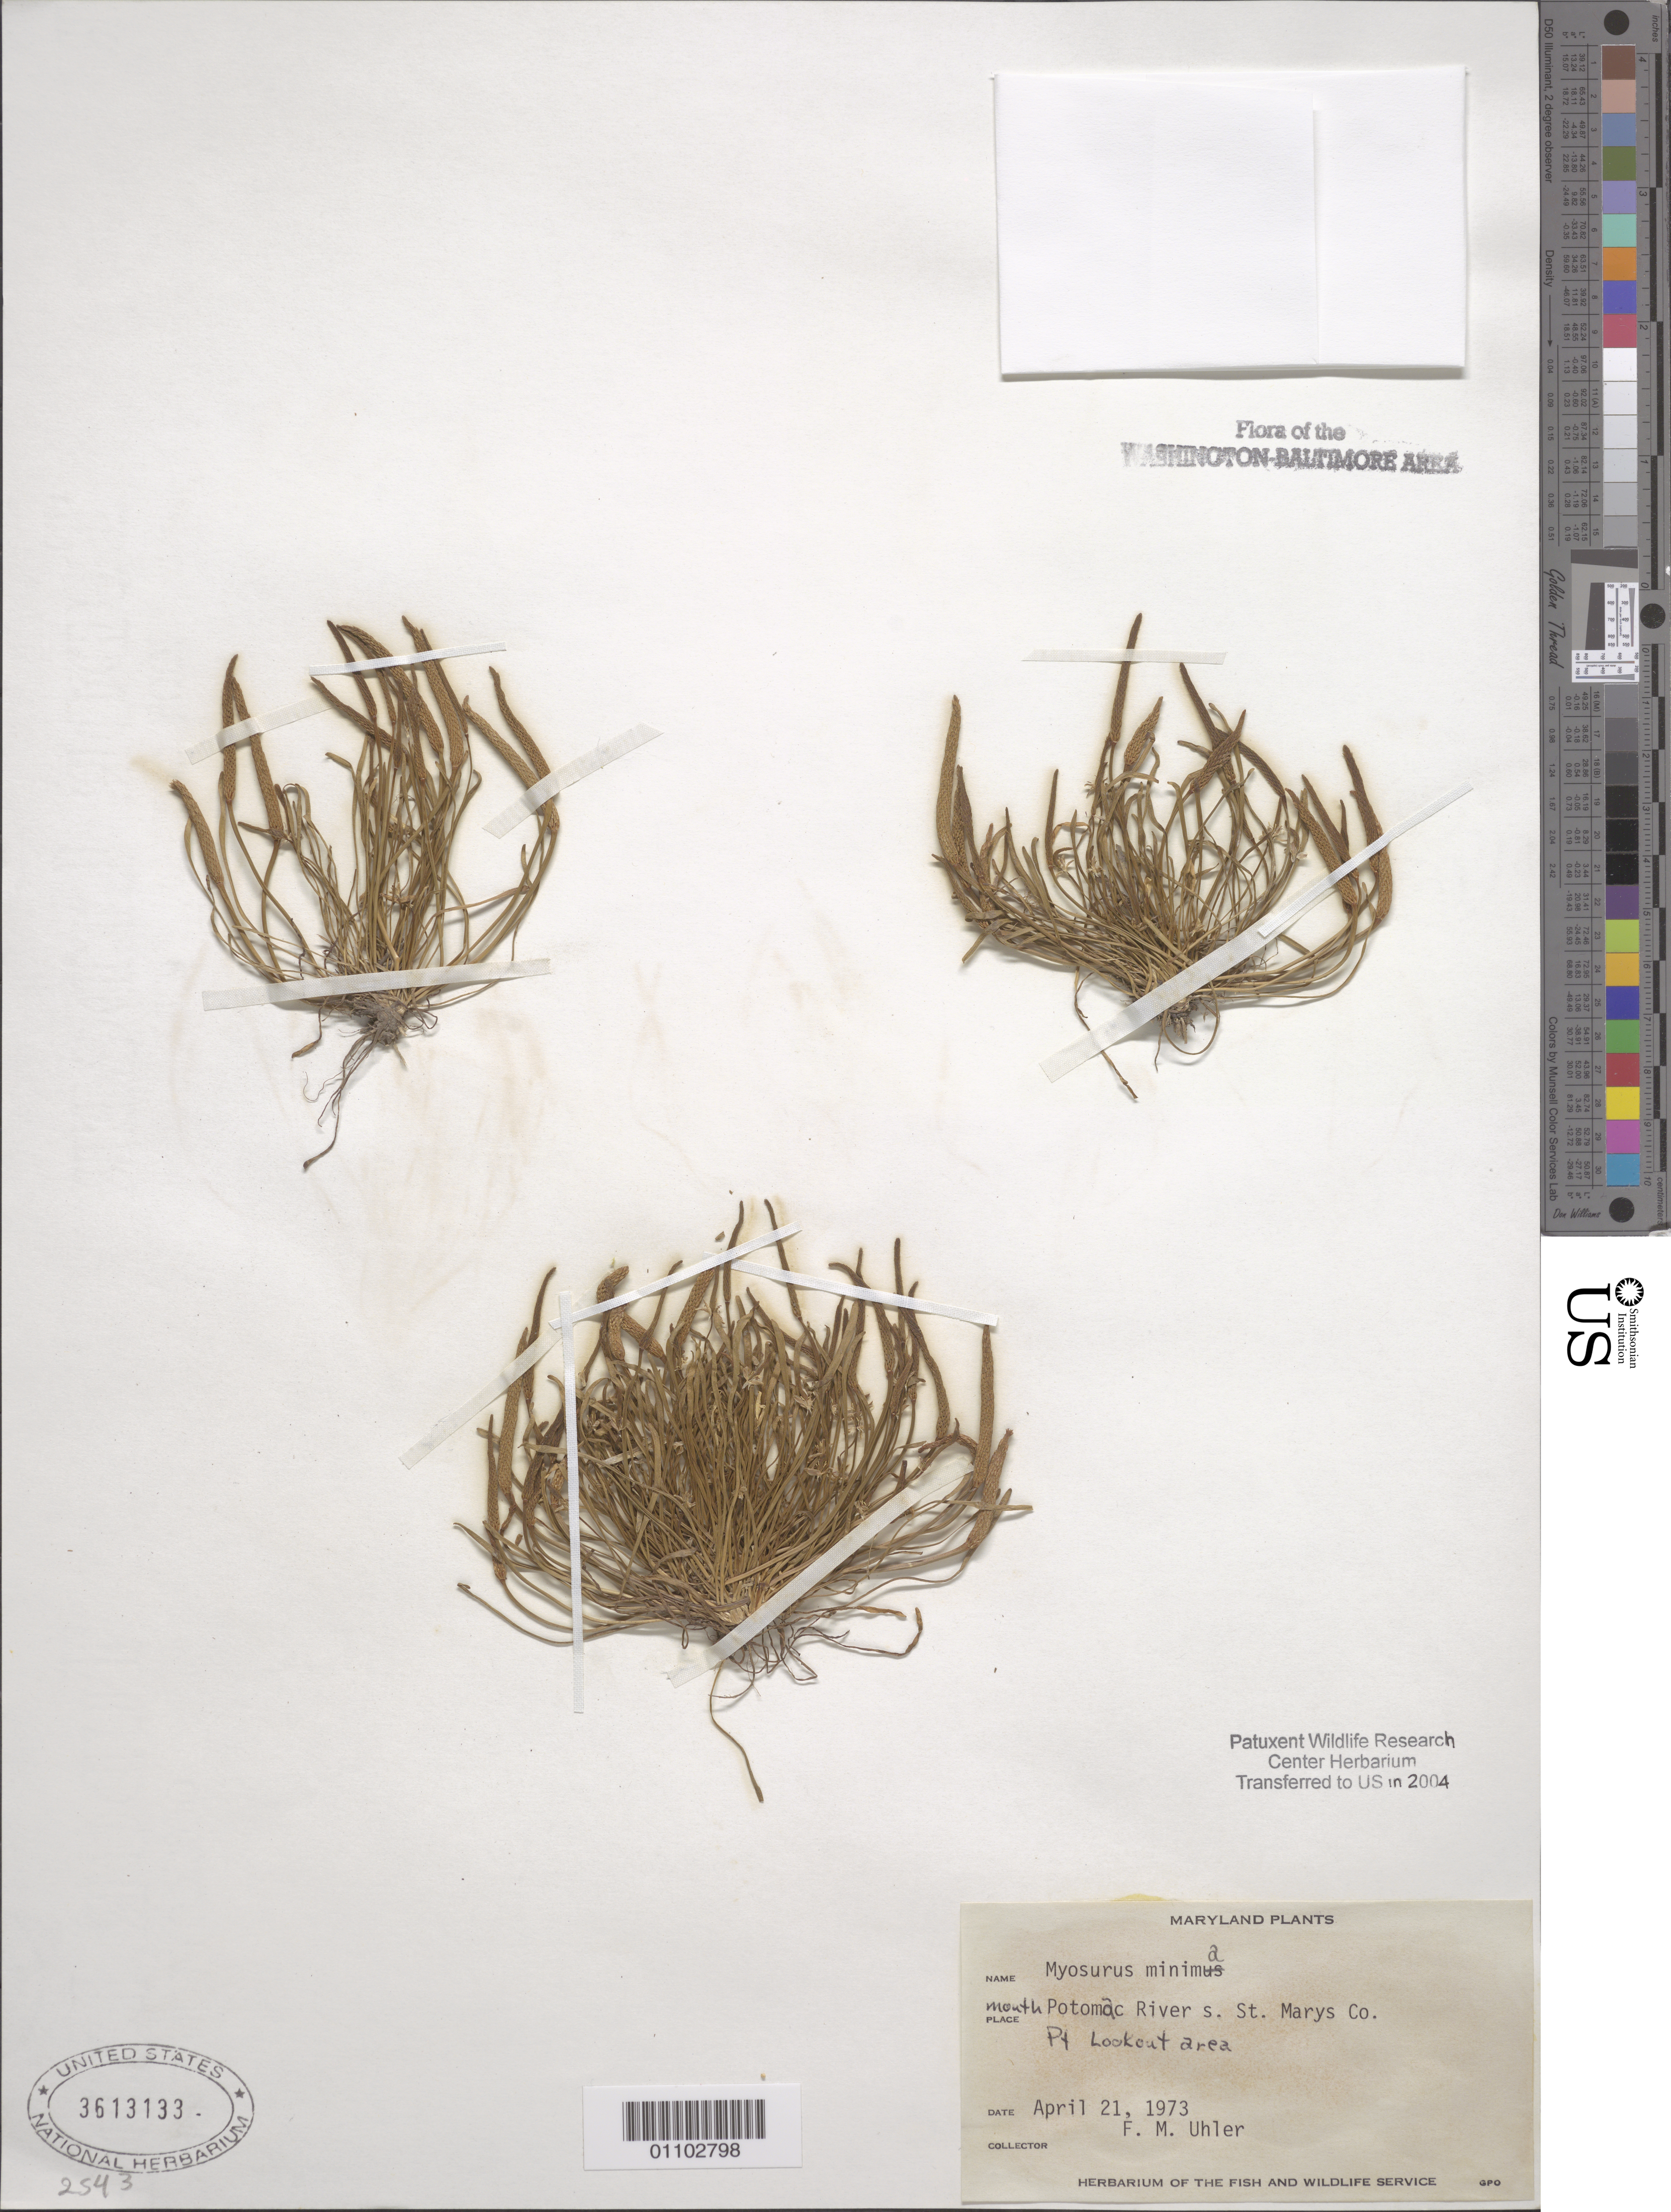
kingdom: Plantae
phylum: Tracheophyta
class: Magnoliopsida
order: Ranunculales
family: Ranunculaceae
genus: Myosurus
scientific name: Myosurus minimus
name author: L.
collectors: F. Uhler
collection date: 1973-04-21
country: United States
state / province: Maryland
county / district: St. Mary's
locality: Mouth of Potomac River, pt. lookout area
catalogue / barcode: US 3613133